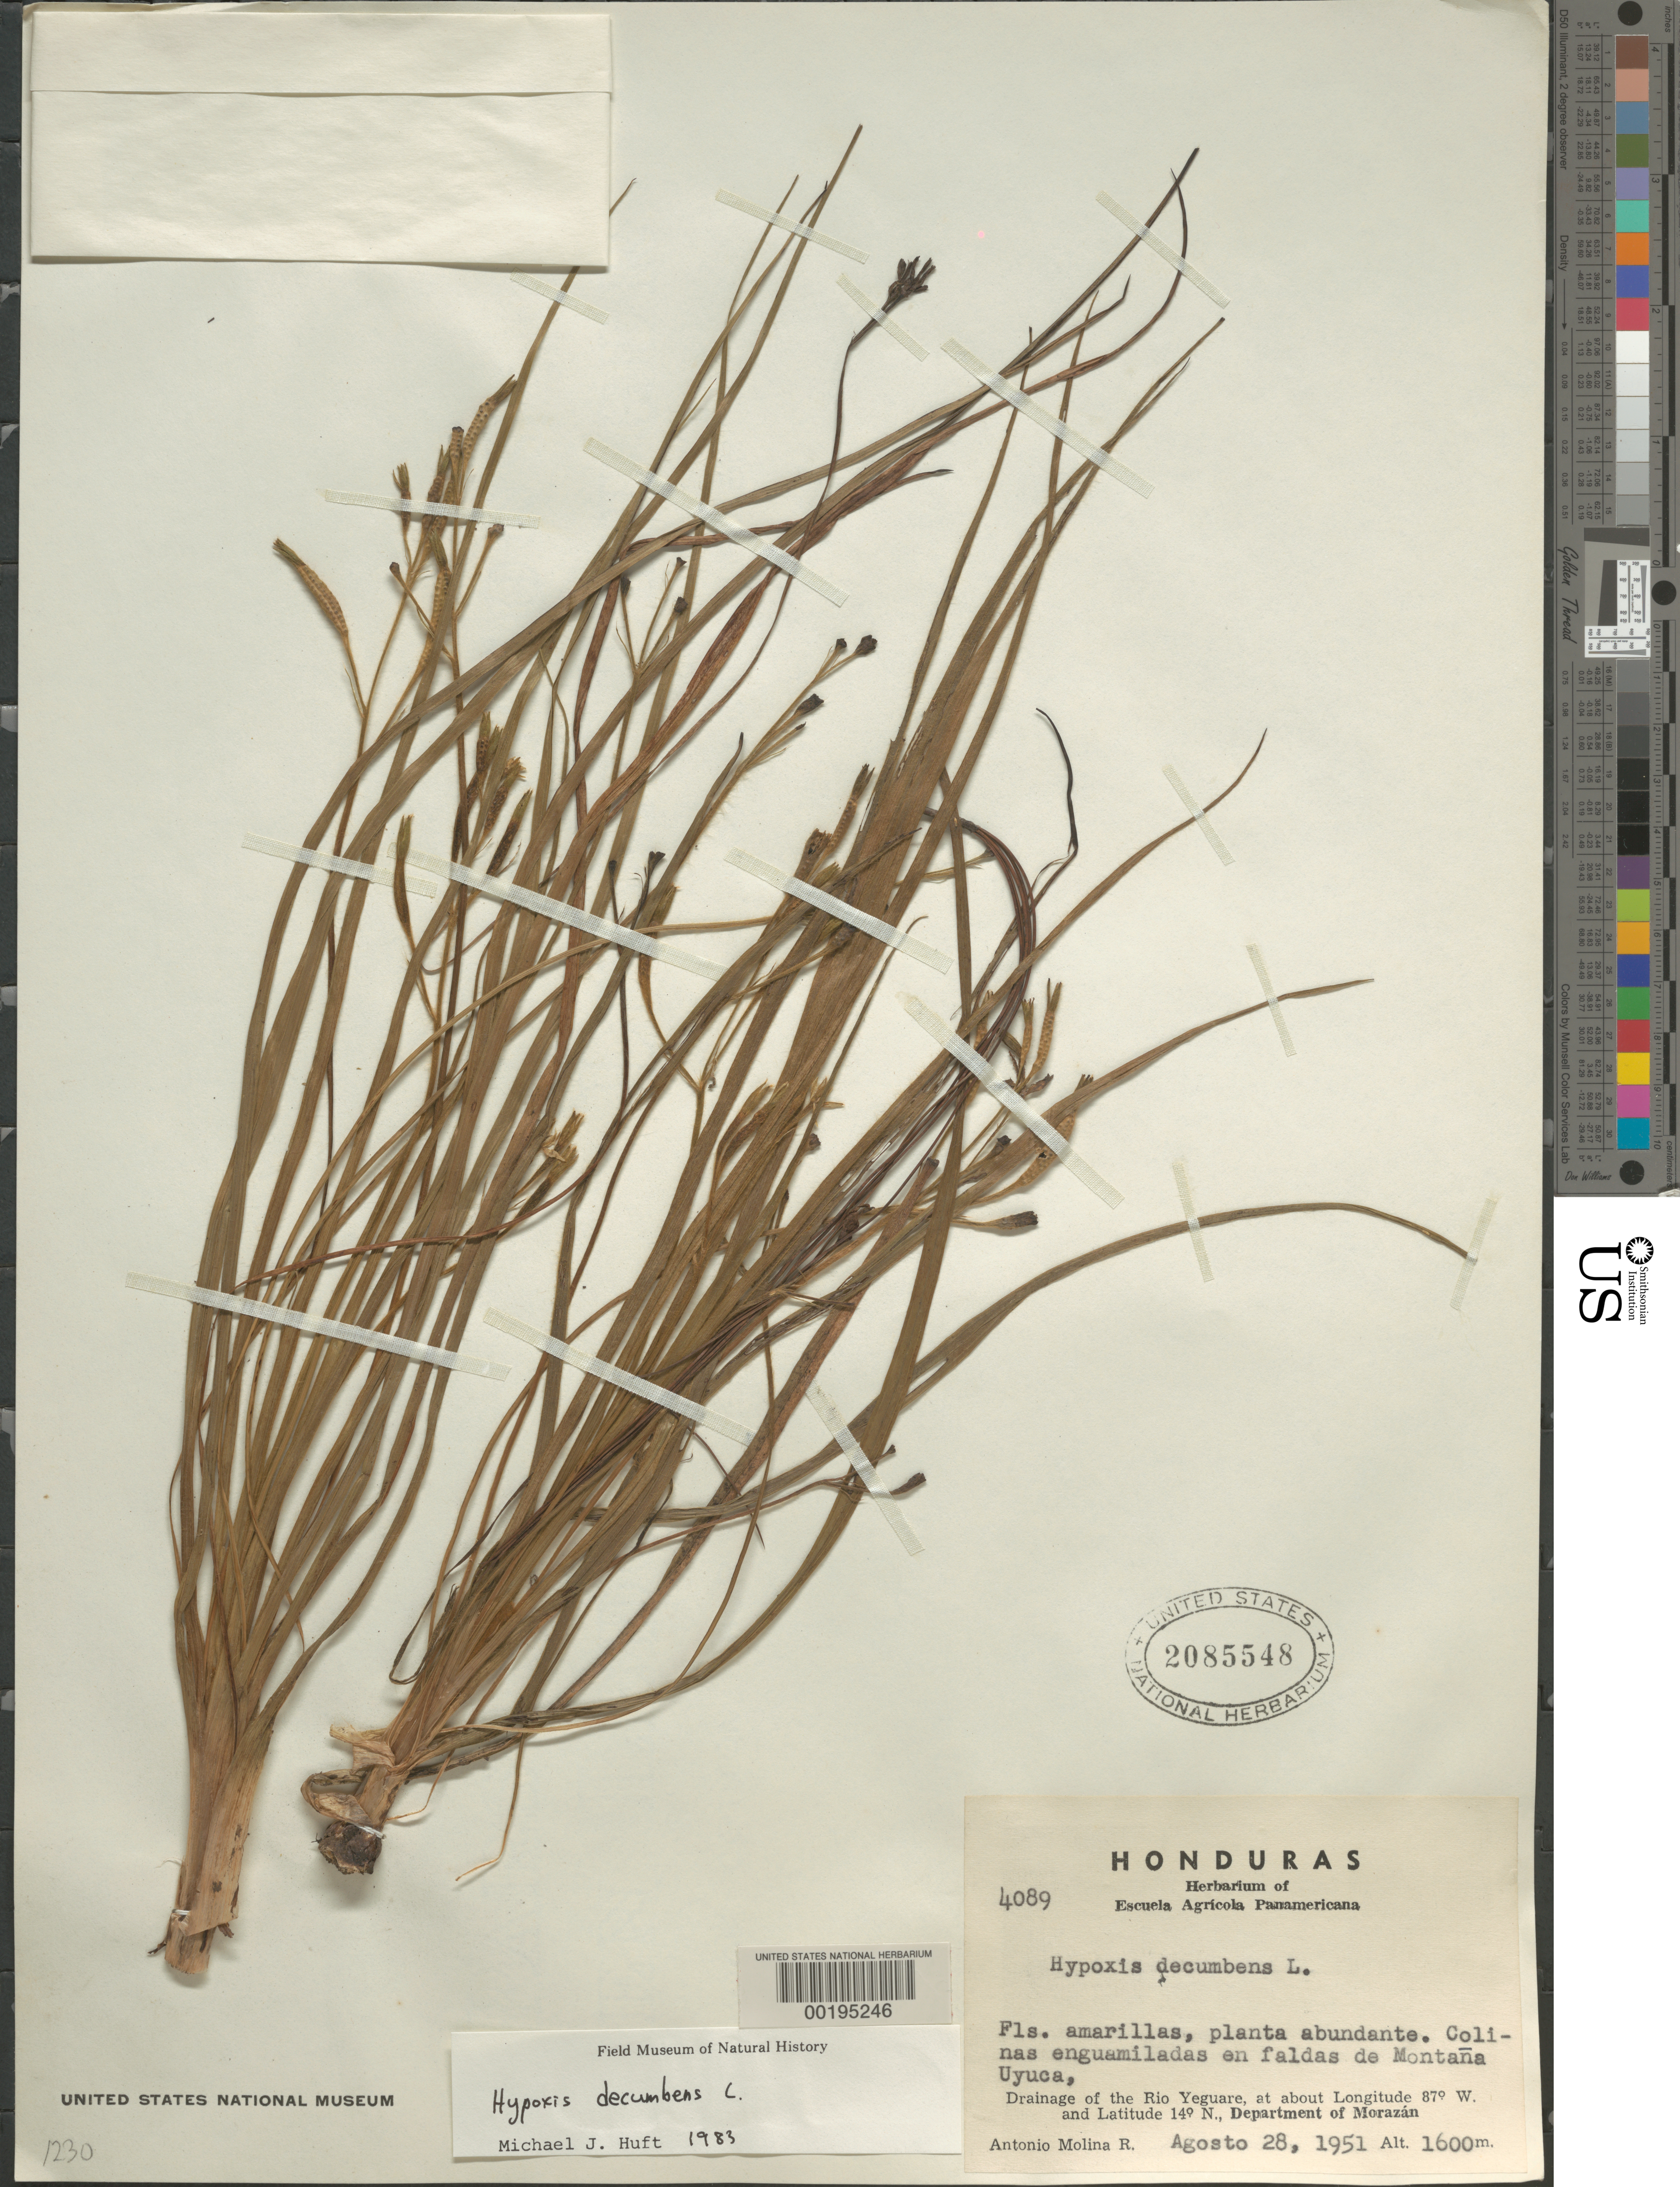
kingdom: Plantae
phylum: Tracheophyta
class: Liliopsida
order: Asparagales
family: Hypoxidaceae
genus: Hypoxis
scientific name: Hypoxis decumbens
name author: L.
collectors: A. Molina R.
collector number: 4089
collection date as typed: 28 Aug 1951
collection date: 1951-08-28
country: Honduras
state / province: Fco. Morazán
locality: Foothills of Mt. Uyuca, drainage of the río Yeguare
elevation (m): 1600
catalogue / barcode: US 2085548